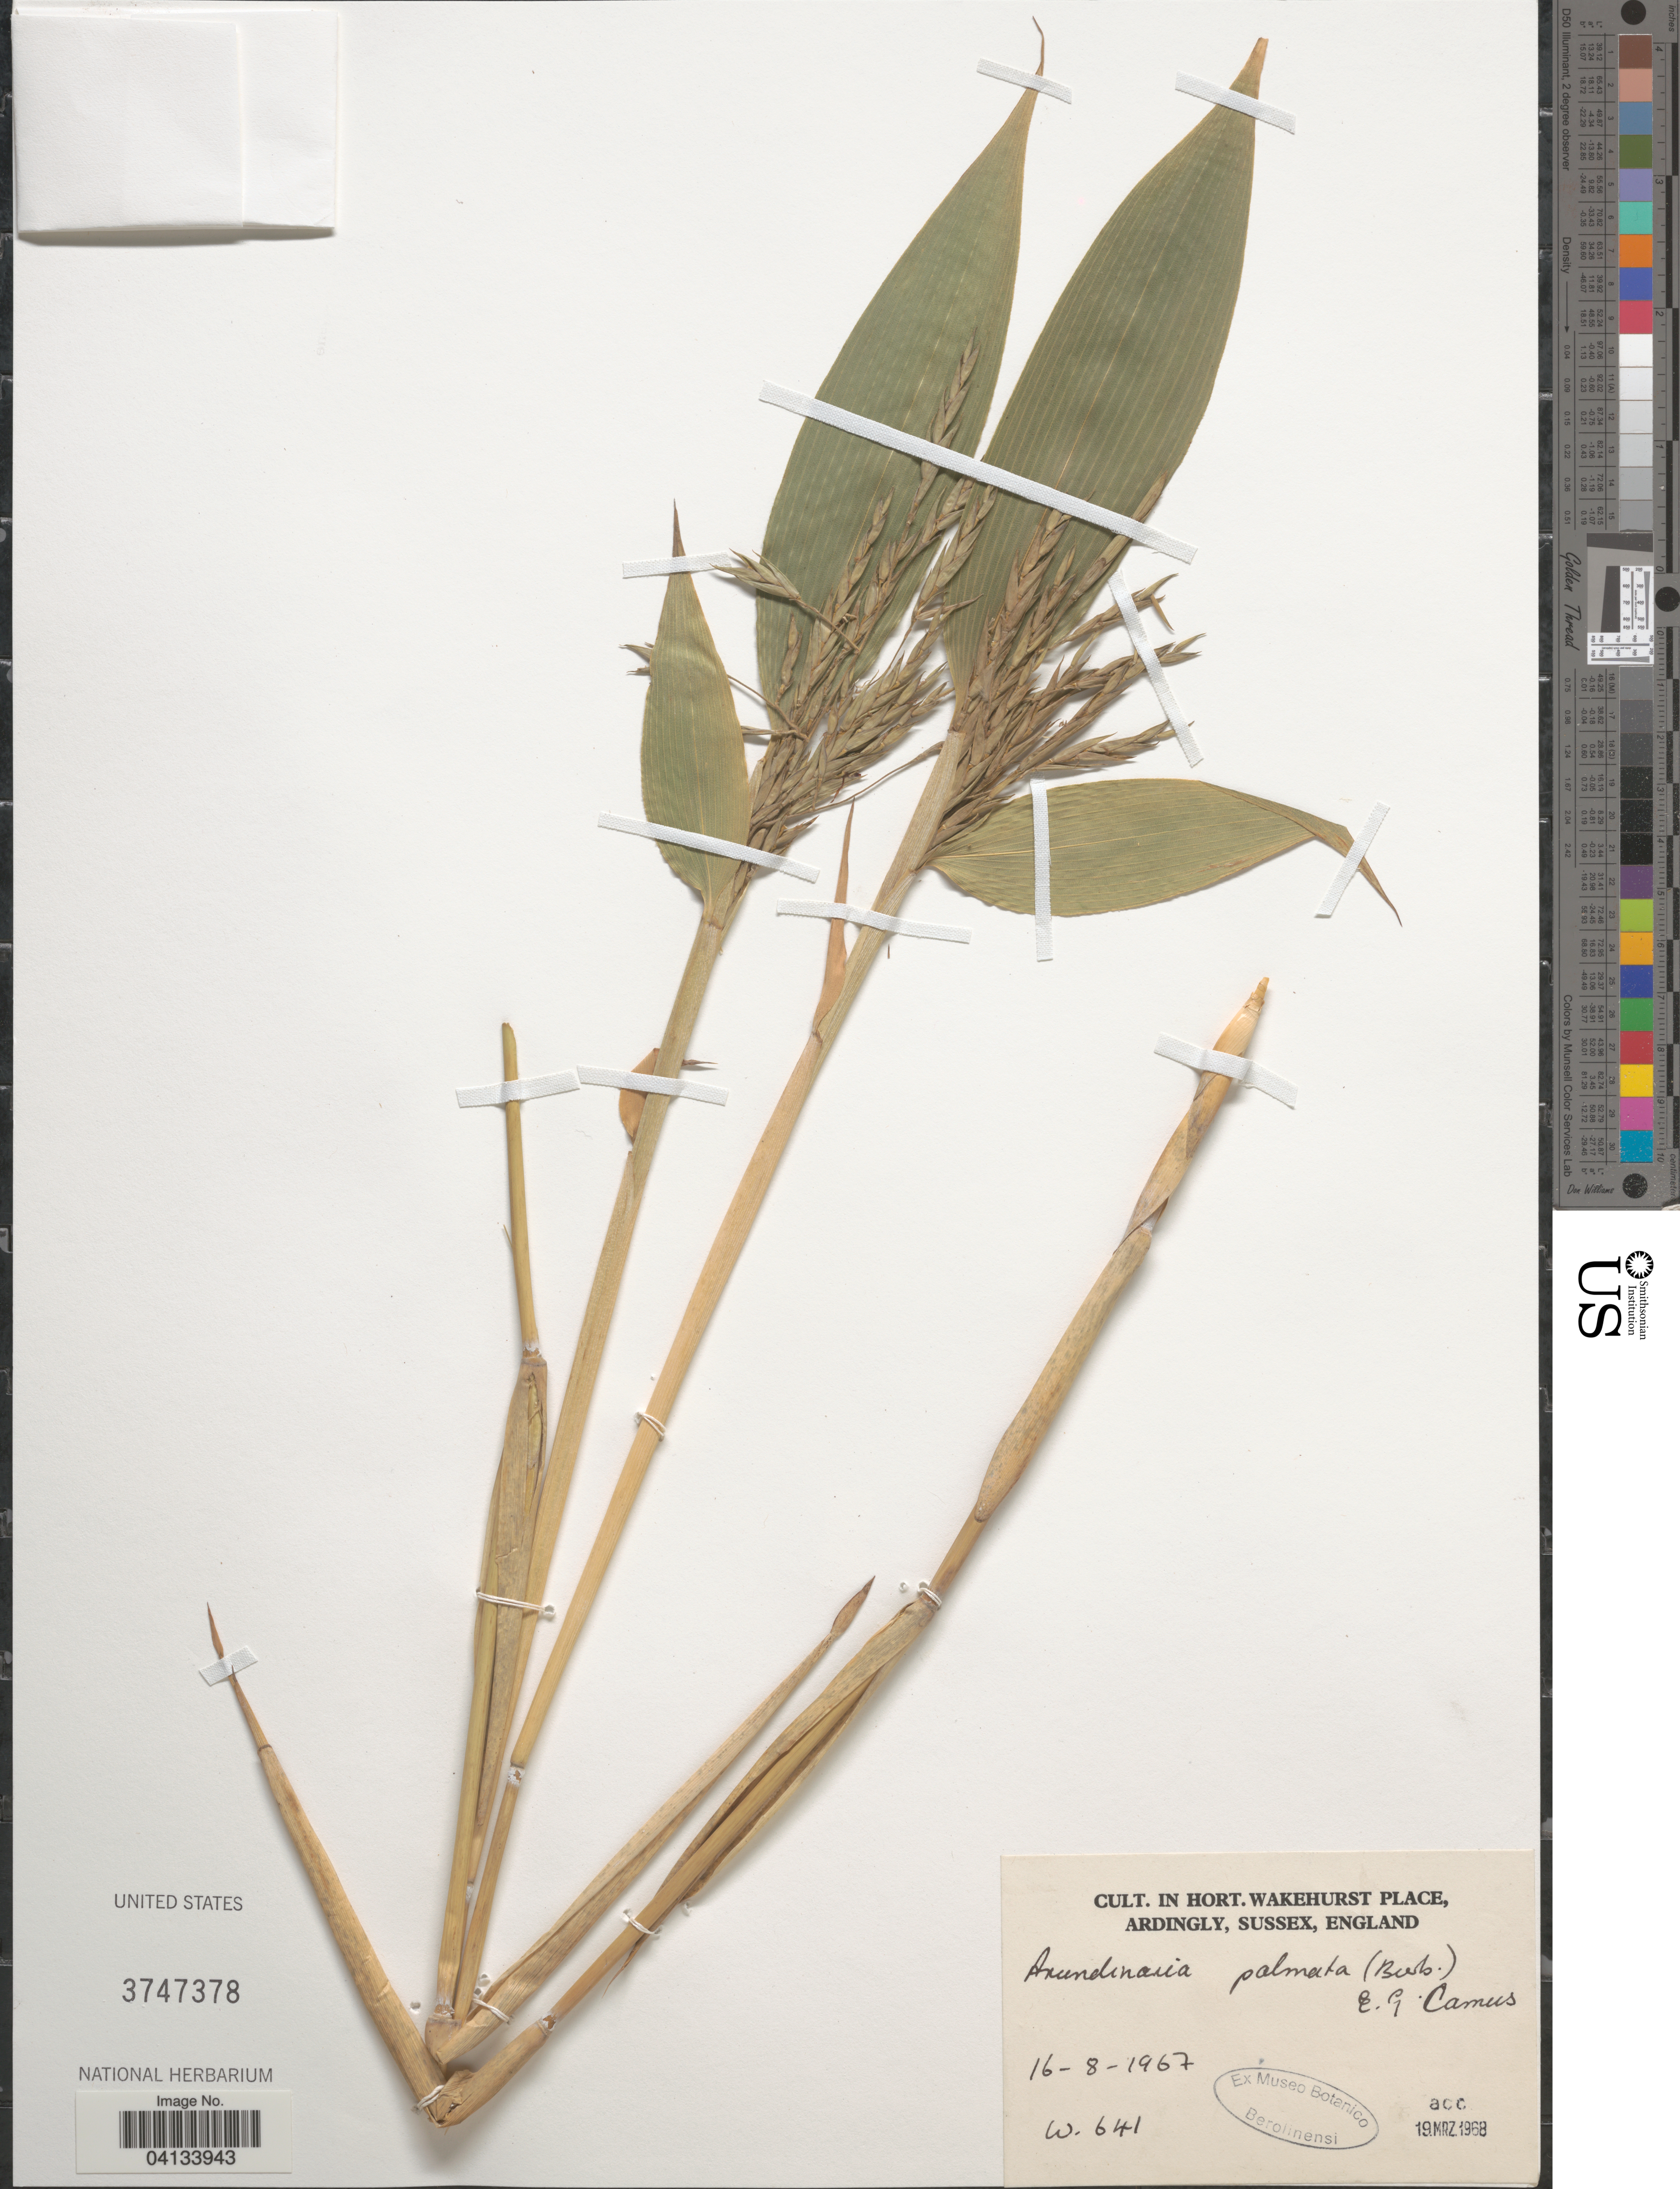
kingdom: Plantae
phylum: Tracheophyta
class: Liliopsida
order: Poales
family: Poaceae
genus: Sasa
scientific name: Sasa palmata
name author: (hort. ex Burb.) E.G. Camus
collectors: ex Museo Botanico Berolinensi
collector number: W641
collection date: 1967-08-16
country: United Kingdom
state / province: England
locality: In Hort. Wakehurst Place, Ardingly, Sussex.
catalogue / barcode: US 3747378